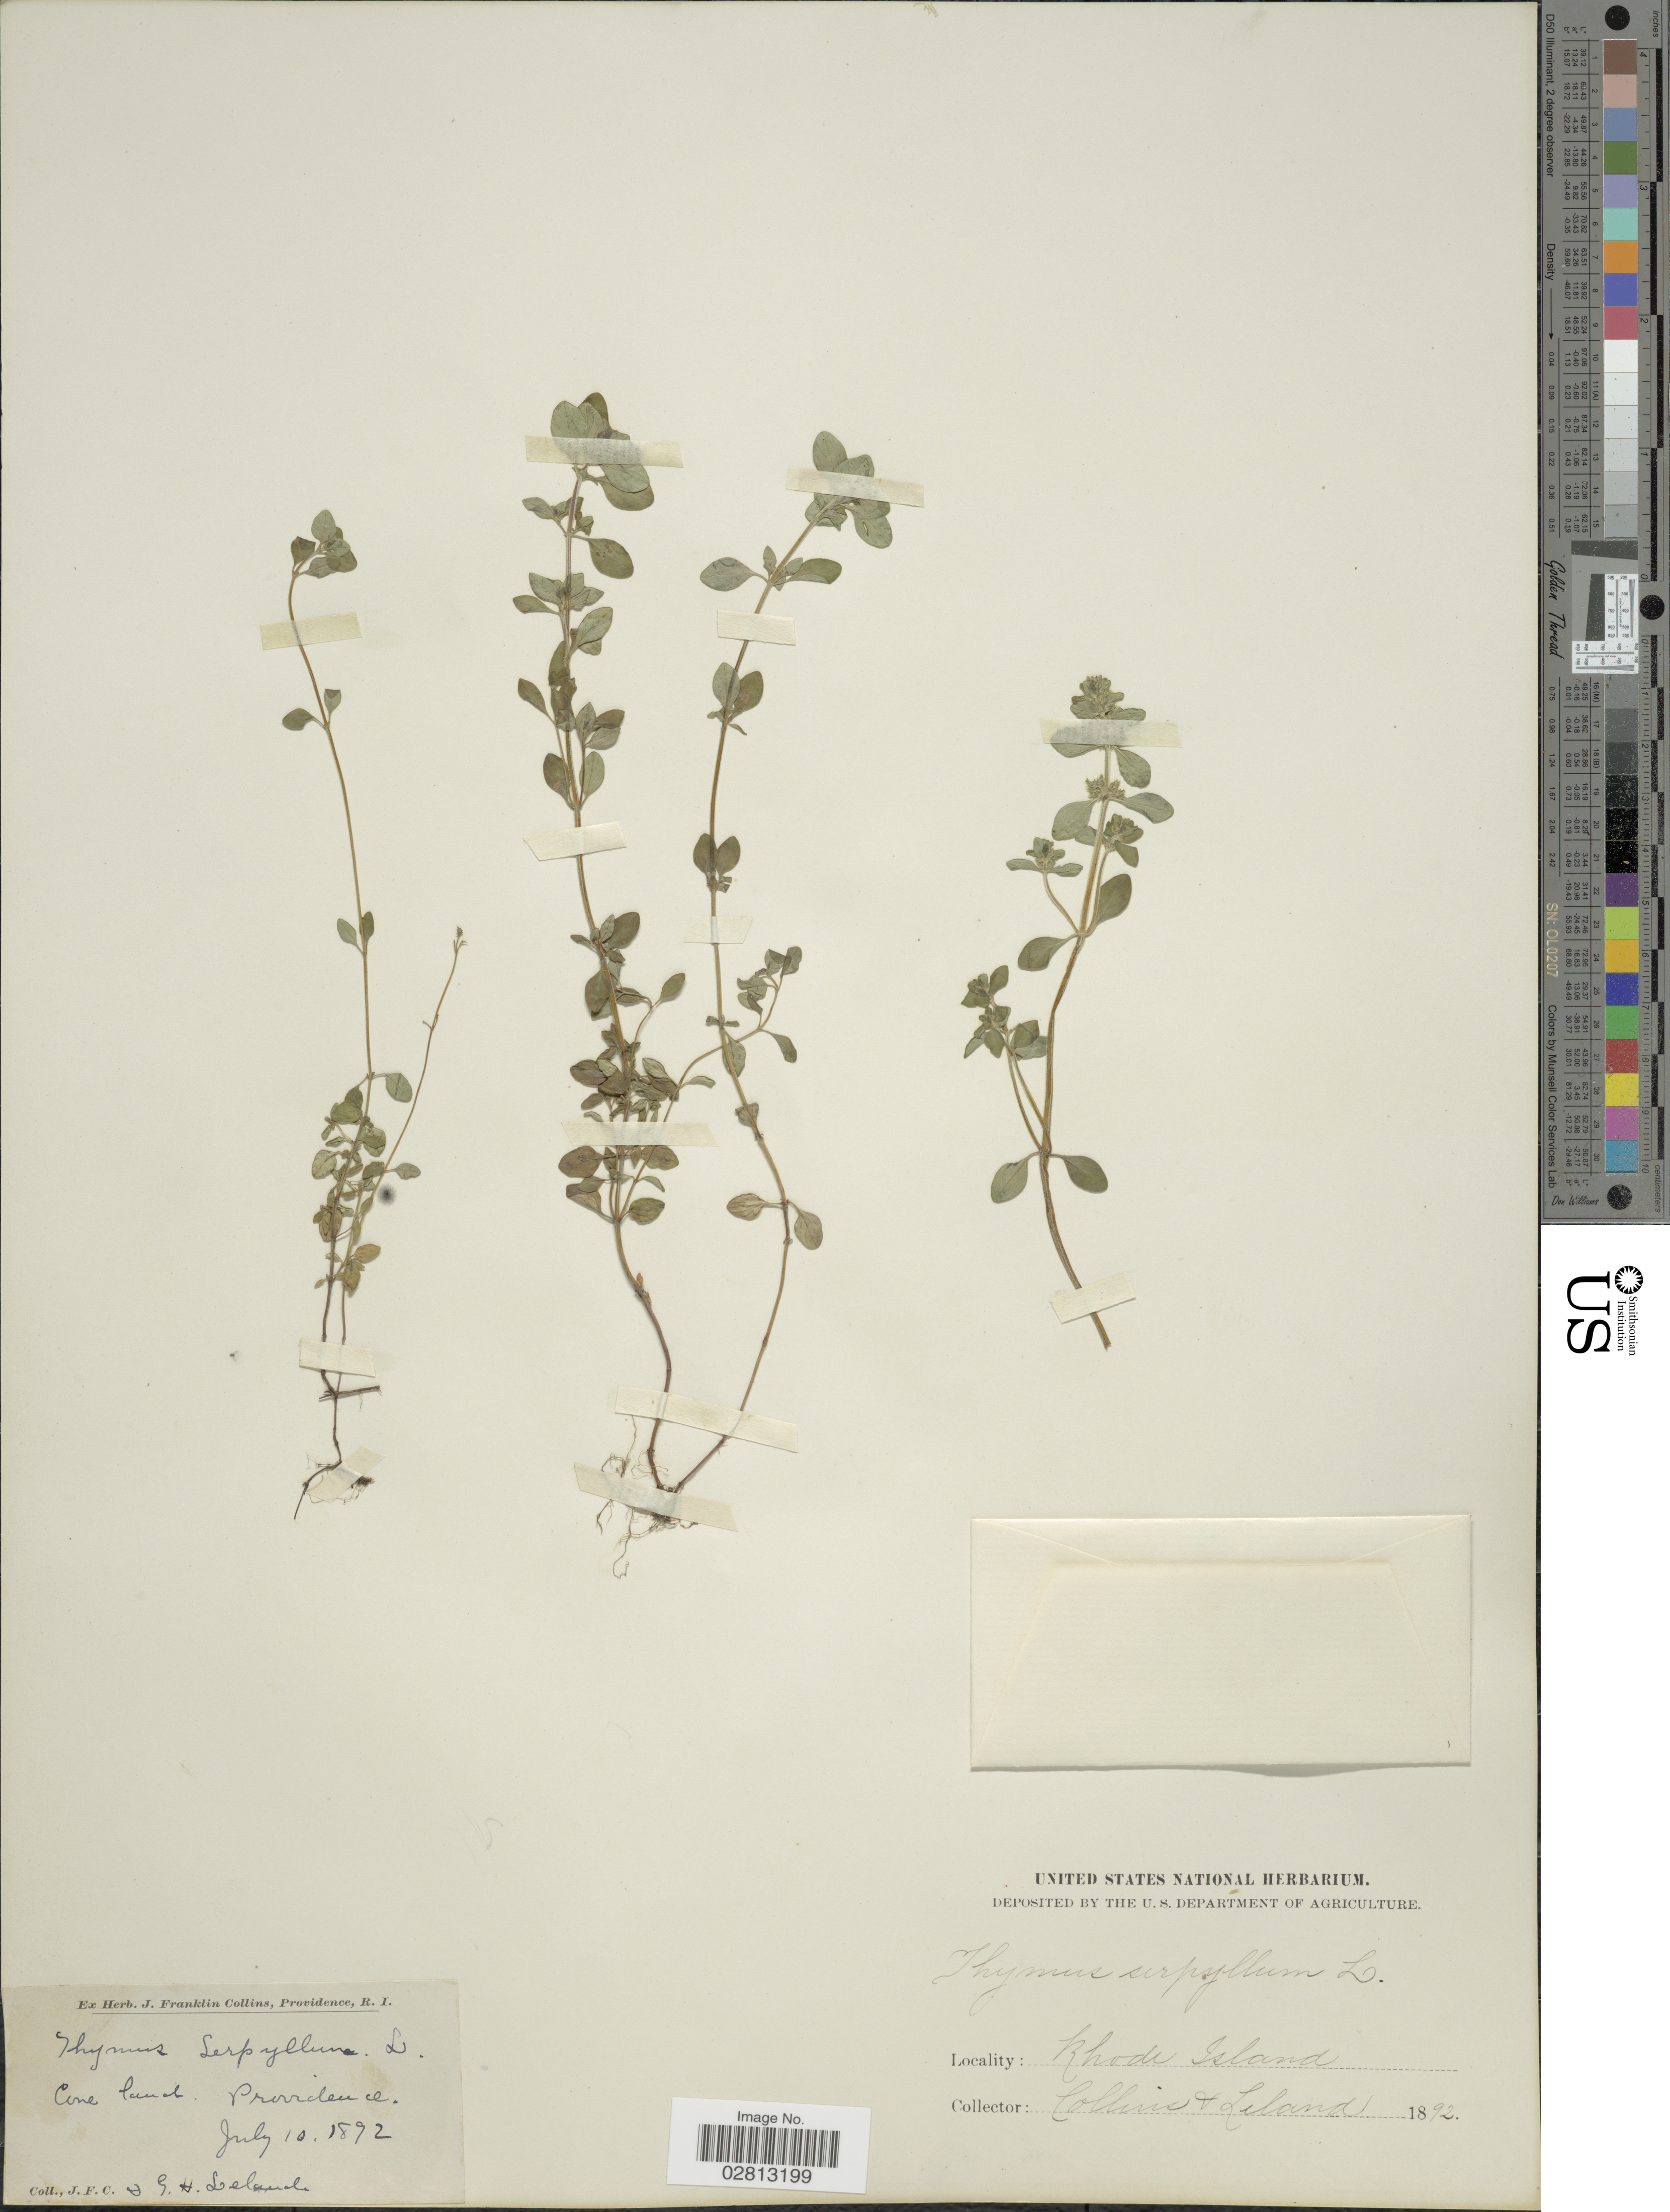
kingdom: Plantae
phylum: Tracheophyta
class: Magnoliopsida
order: Lamiales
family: Lamiaceae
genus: Thymus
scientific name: Thymus serpyllum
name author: L.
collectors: J. Collins & G. Leland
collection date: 1892-07-10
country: United States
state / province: Rhode Island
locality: Cone land Providence.